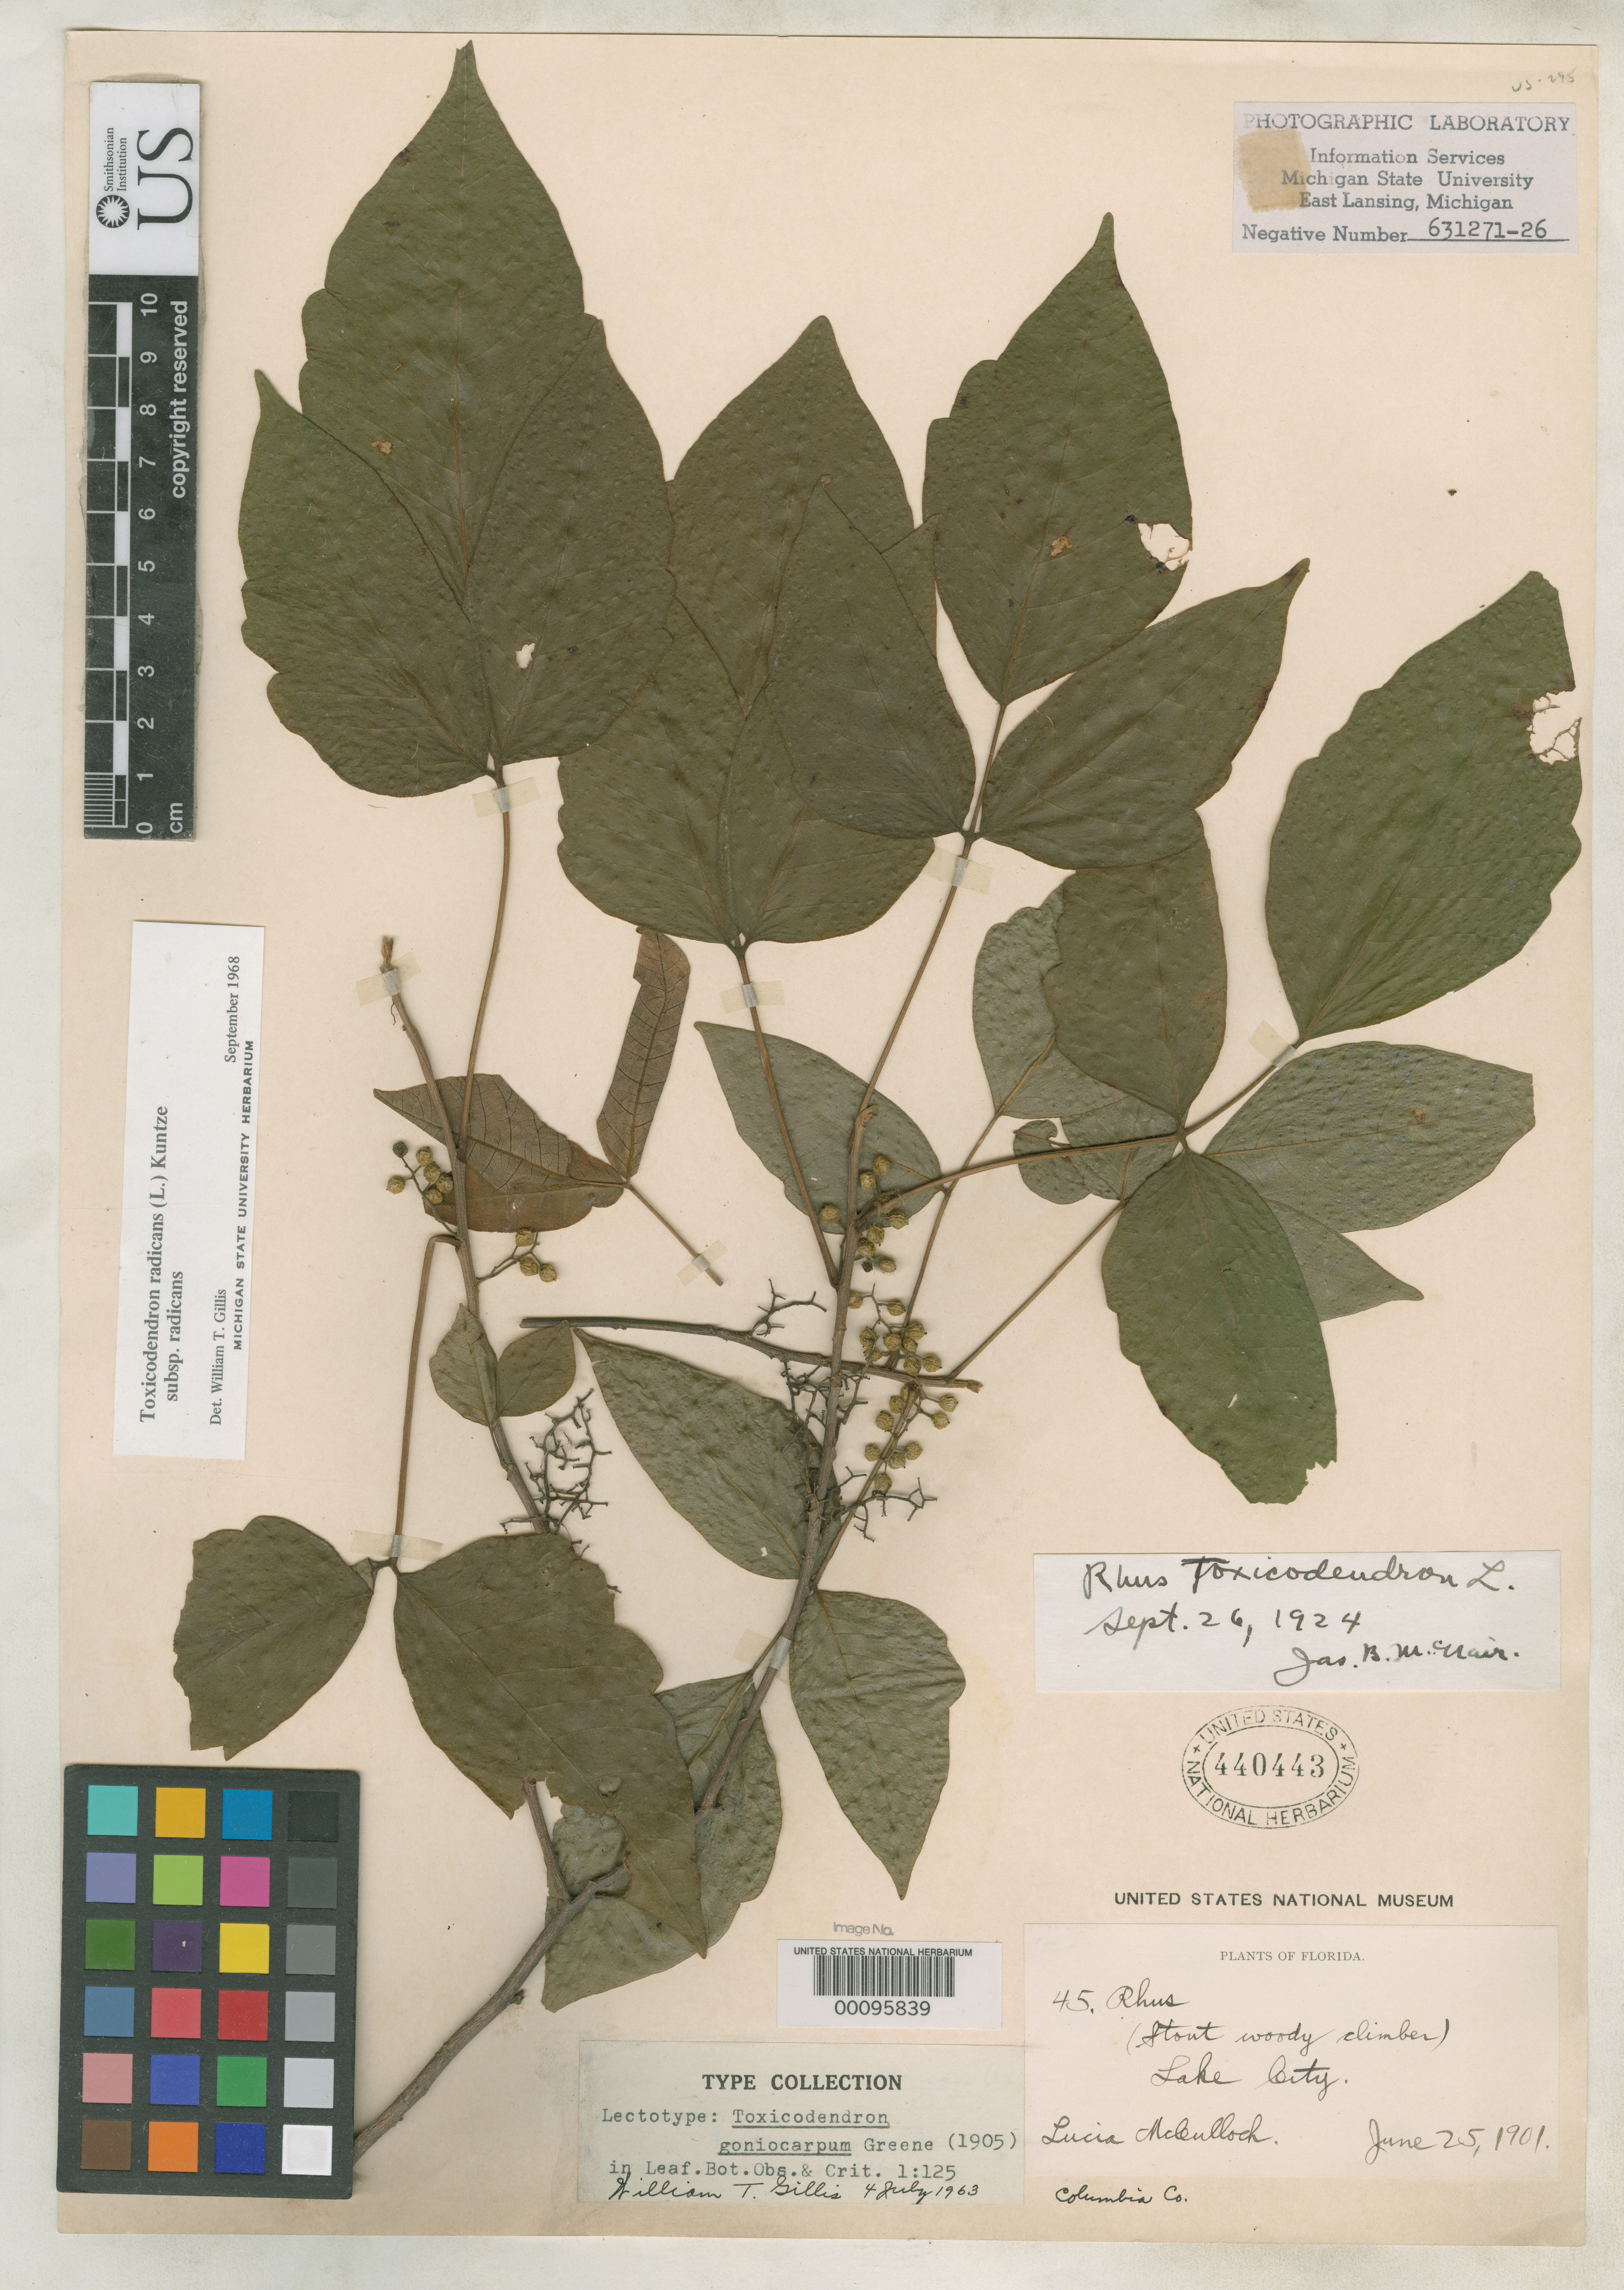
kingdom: Plantae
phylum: Tracheophyta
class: Magnoliopsida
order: Sapindales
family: Anacardiaceae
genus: Toxicodendron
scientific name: Toxicodendron goniocarpum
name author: Greene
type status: Lectotype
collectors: L. McCulloch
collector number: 45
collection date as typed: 25 Jun 1901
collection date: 1901-06-25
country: United States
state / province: Florida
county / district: Columbia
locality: Lake City.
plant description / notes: Publication cites "Lake City, Florida, 25 Jun 1901, Lucia McCulloch in U.S. Herb." which matches 2 sheets at US. Another US sheet, McCulloch 46, cited as "probable isotype" by Gillis.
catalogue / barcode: US 440443